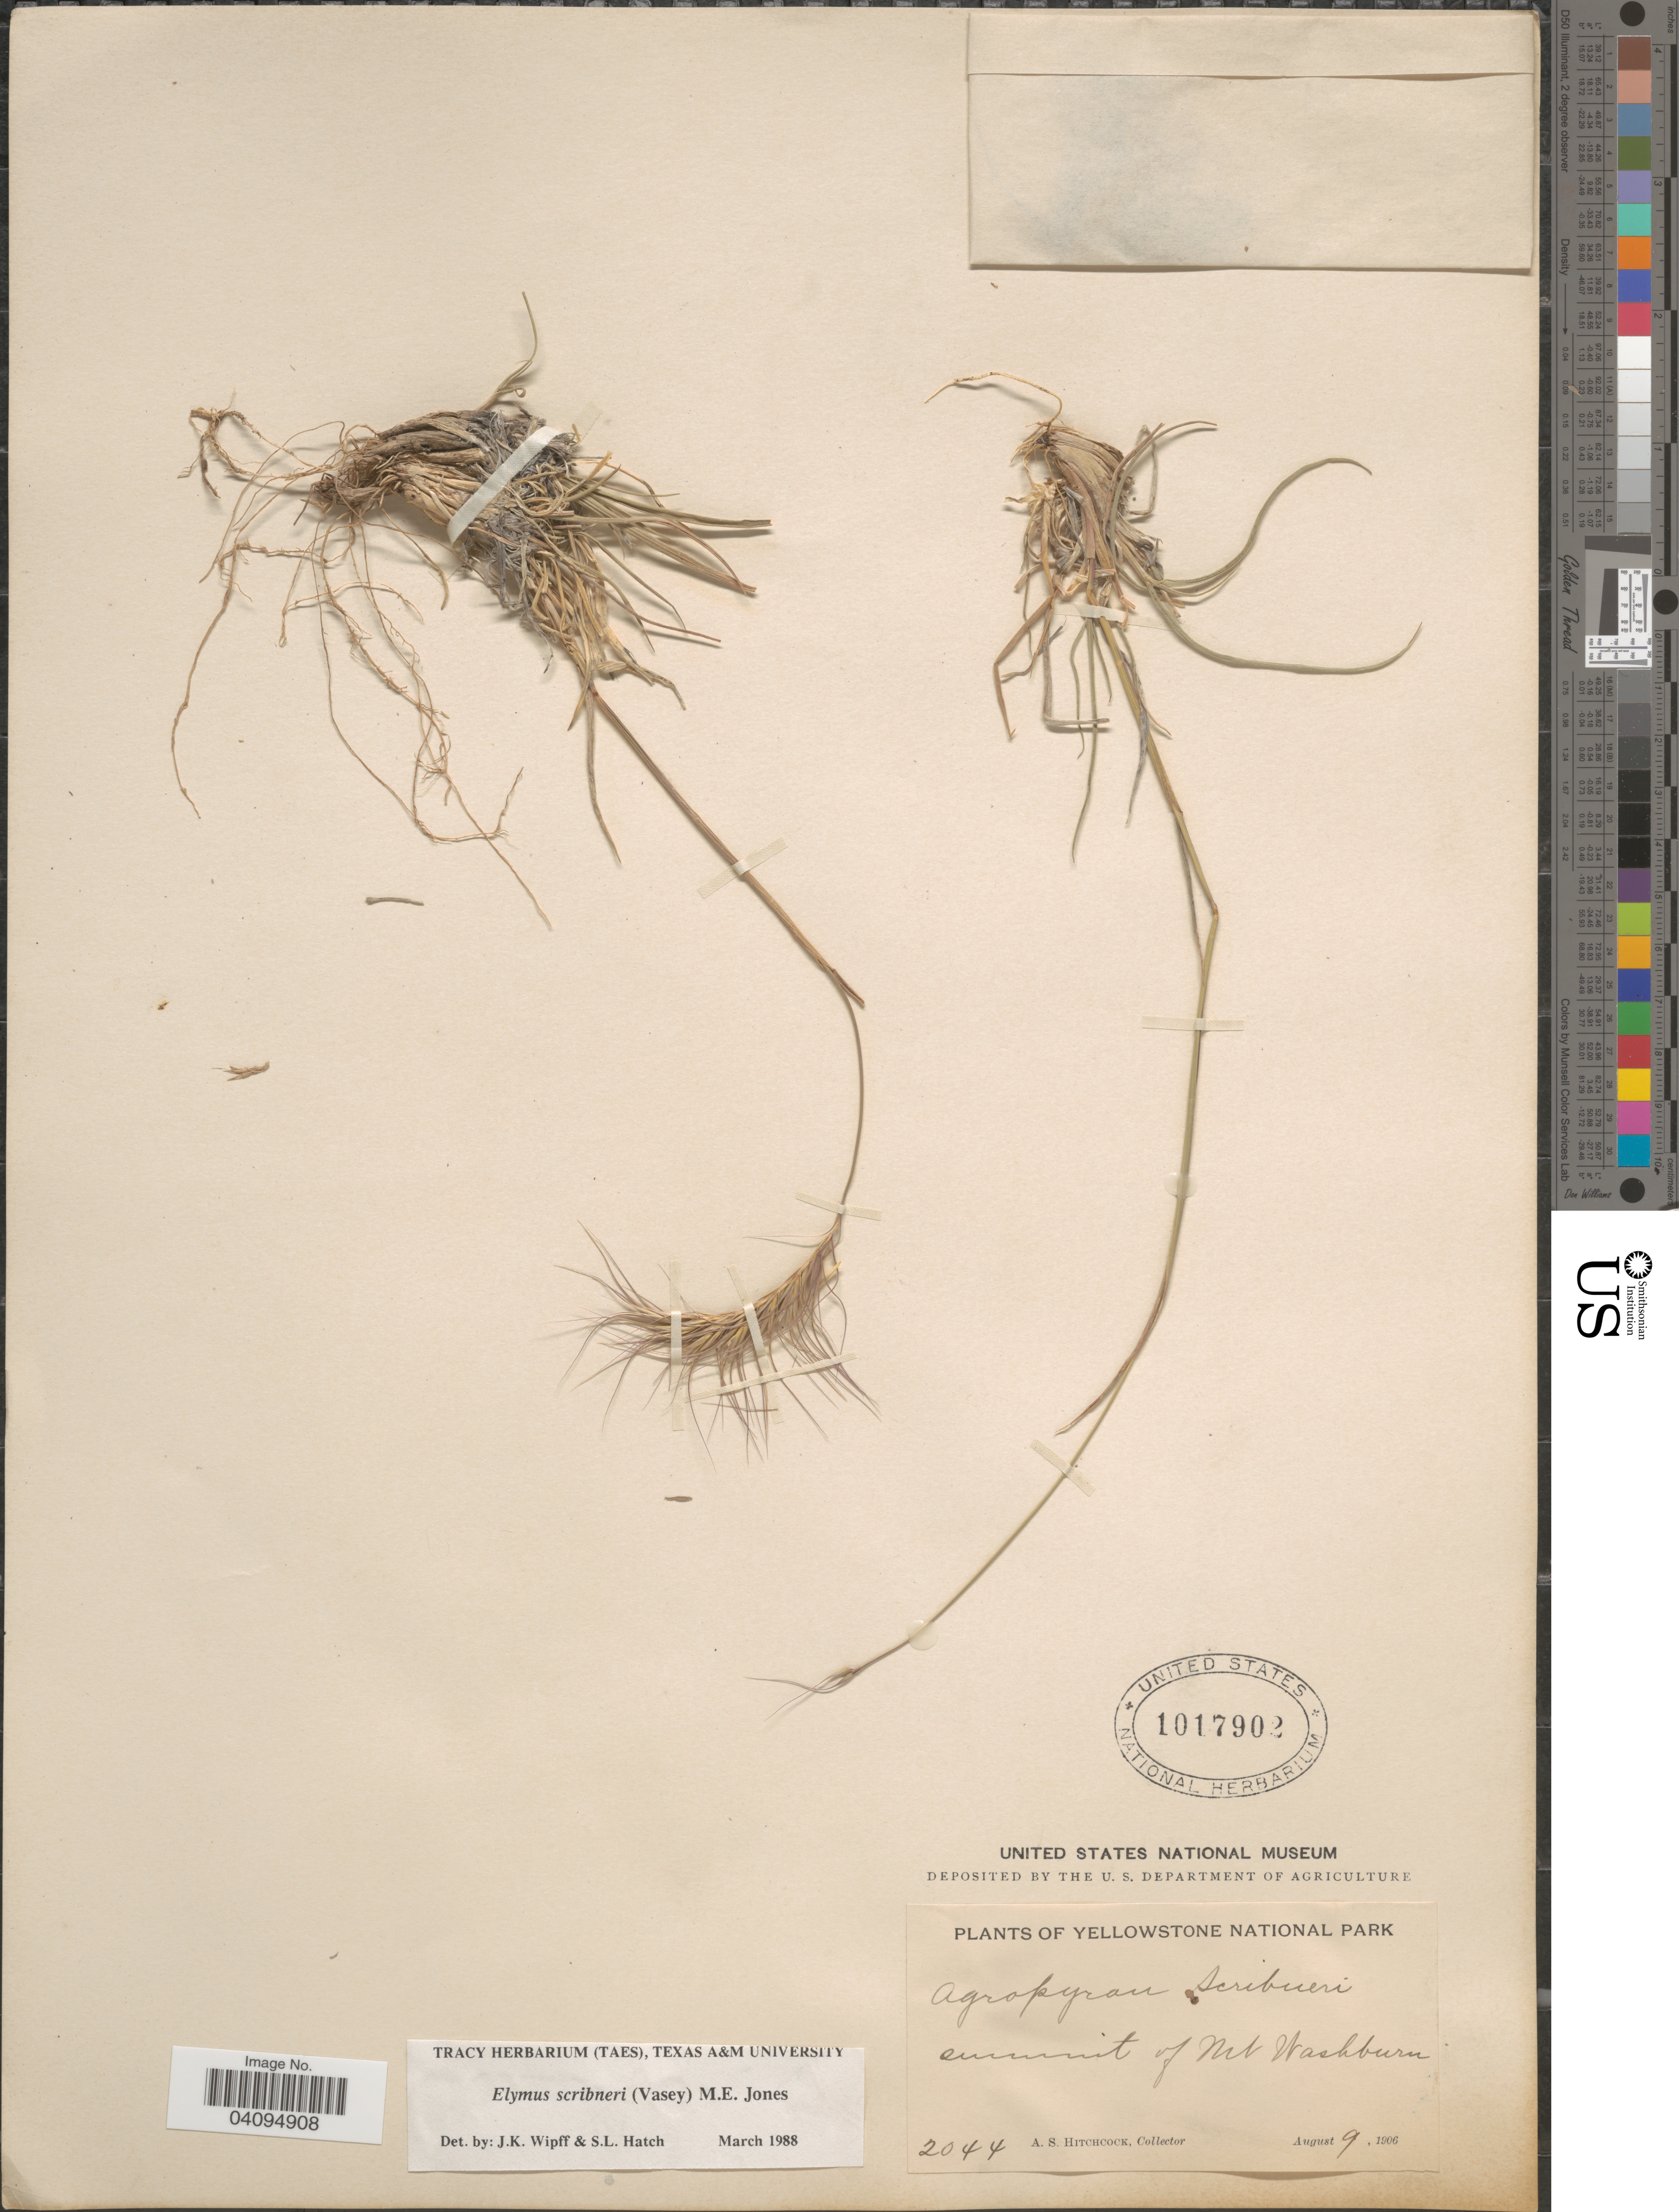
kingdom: Plantae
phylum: Tracheophyta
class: Liliopsida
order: Poales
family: Poaceae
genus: Elymus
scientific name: Elymus scribneri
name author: (Vasey) M.E. Jones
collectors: A. S. Hitchcock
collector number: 2044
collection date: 1906-08-09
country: United States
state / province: Wyoming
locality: Yellowstone National Park. Summit of Mt Washburn.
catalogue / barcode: US 1017902